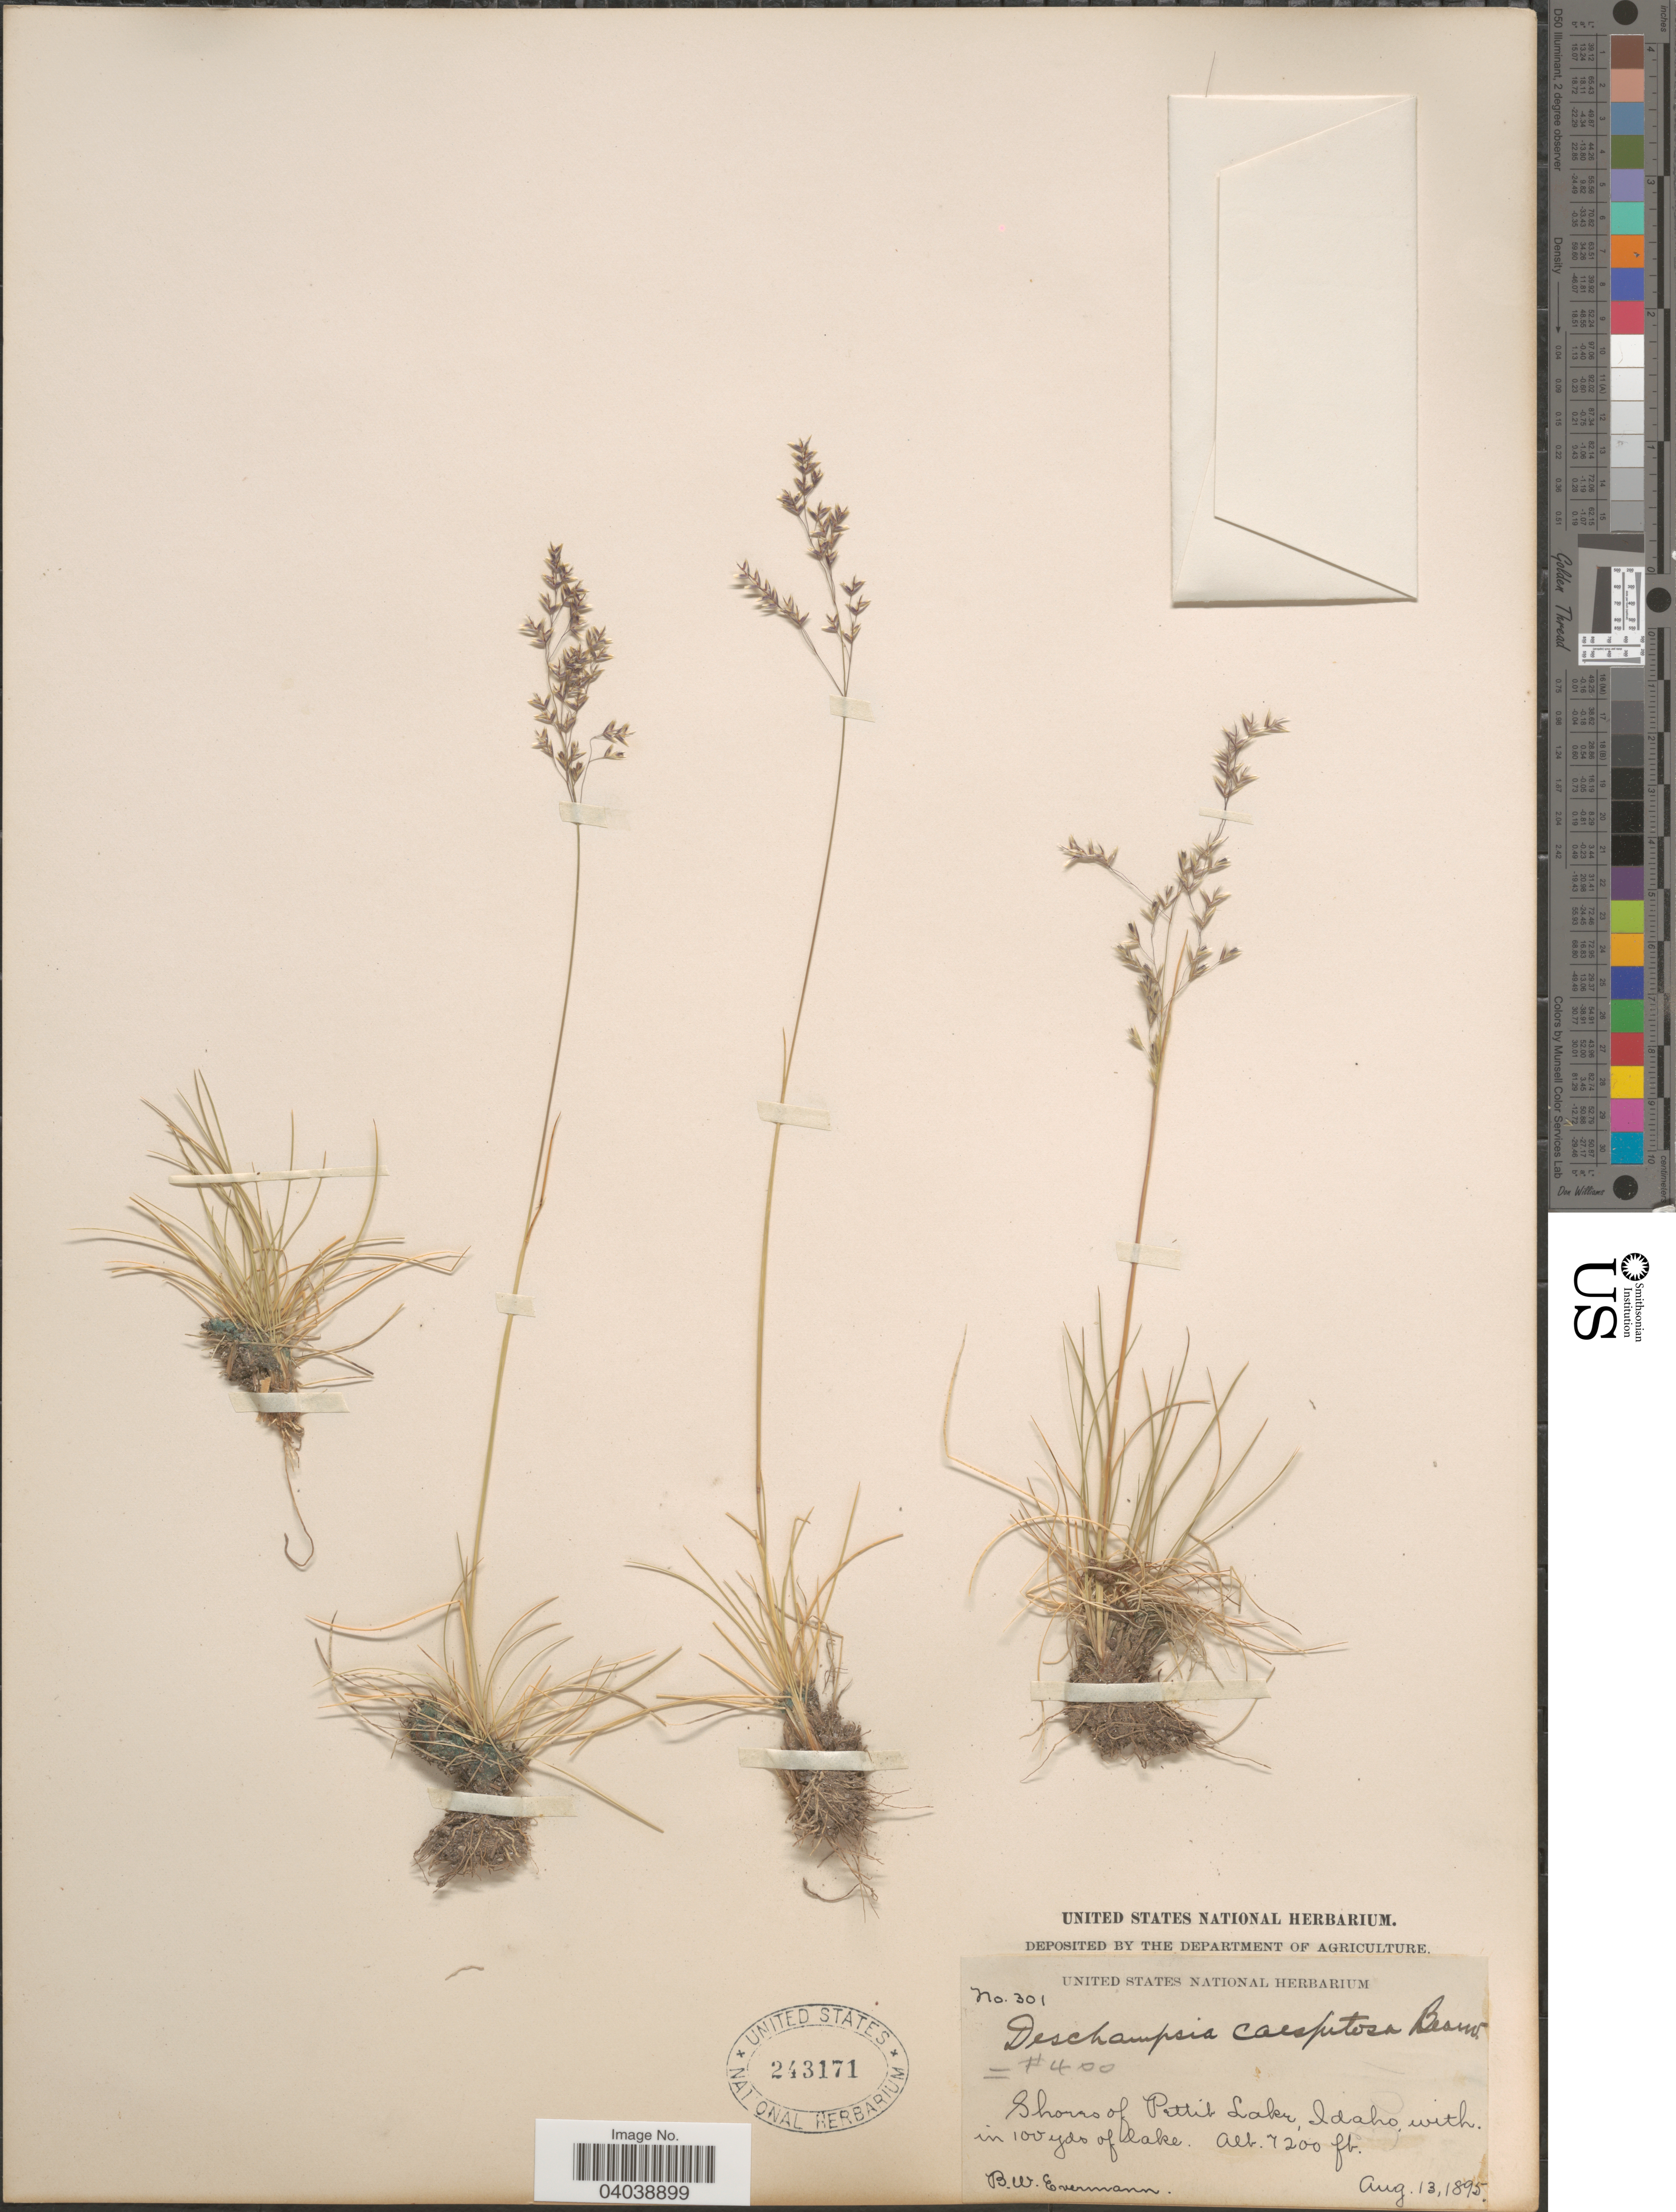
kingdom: Plantae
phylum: Tracheophyta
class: Liliopsida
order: Poales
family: Poaceae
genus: Deschampsia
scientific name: Deschampsia cespitosa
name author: (L.) P. Beauv.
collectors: B. W. Evermann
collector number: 301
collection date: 1895-08-13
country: United States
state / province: Idaho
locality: Shores of Pettit Lake, Idaho with in 100 yds of lake.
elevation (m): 2195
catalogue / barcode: US 243171